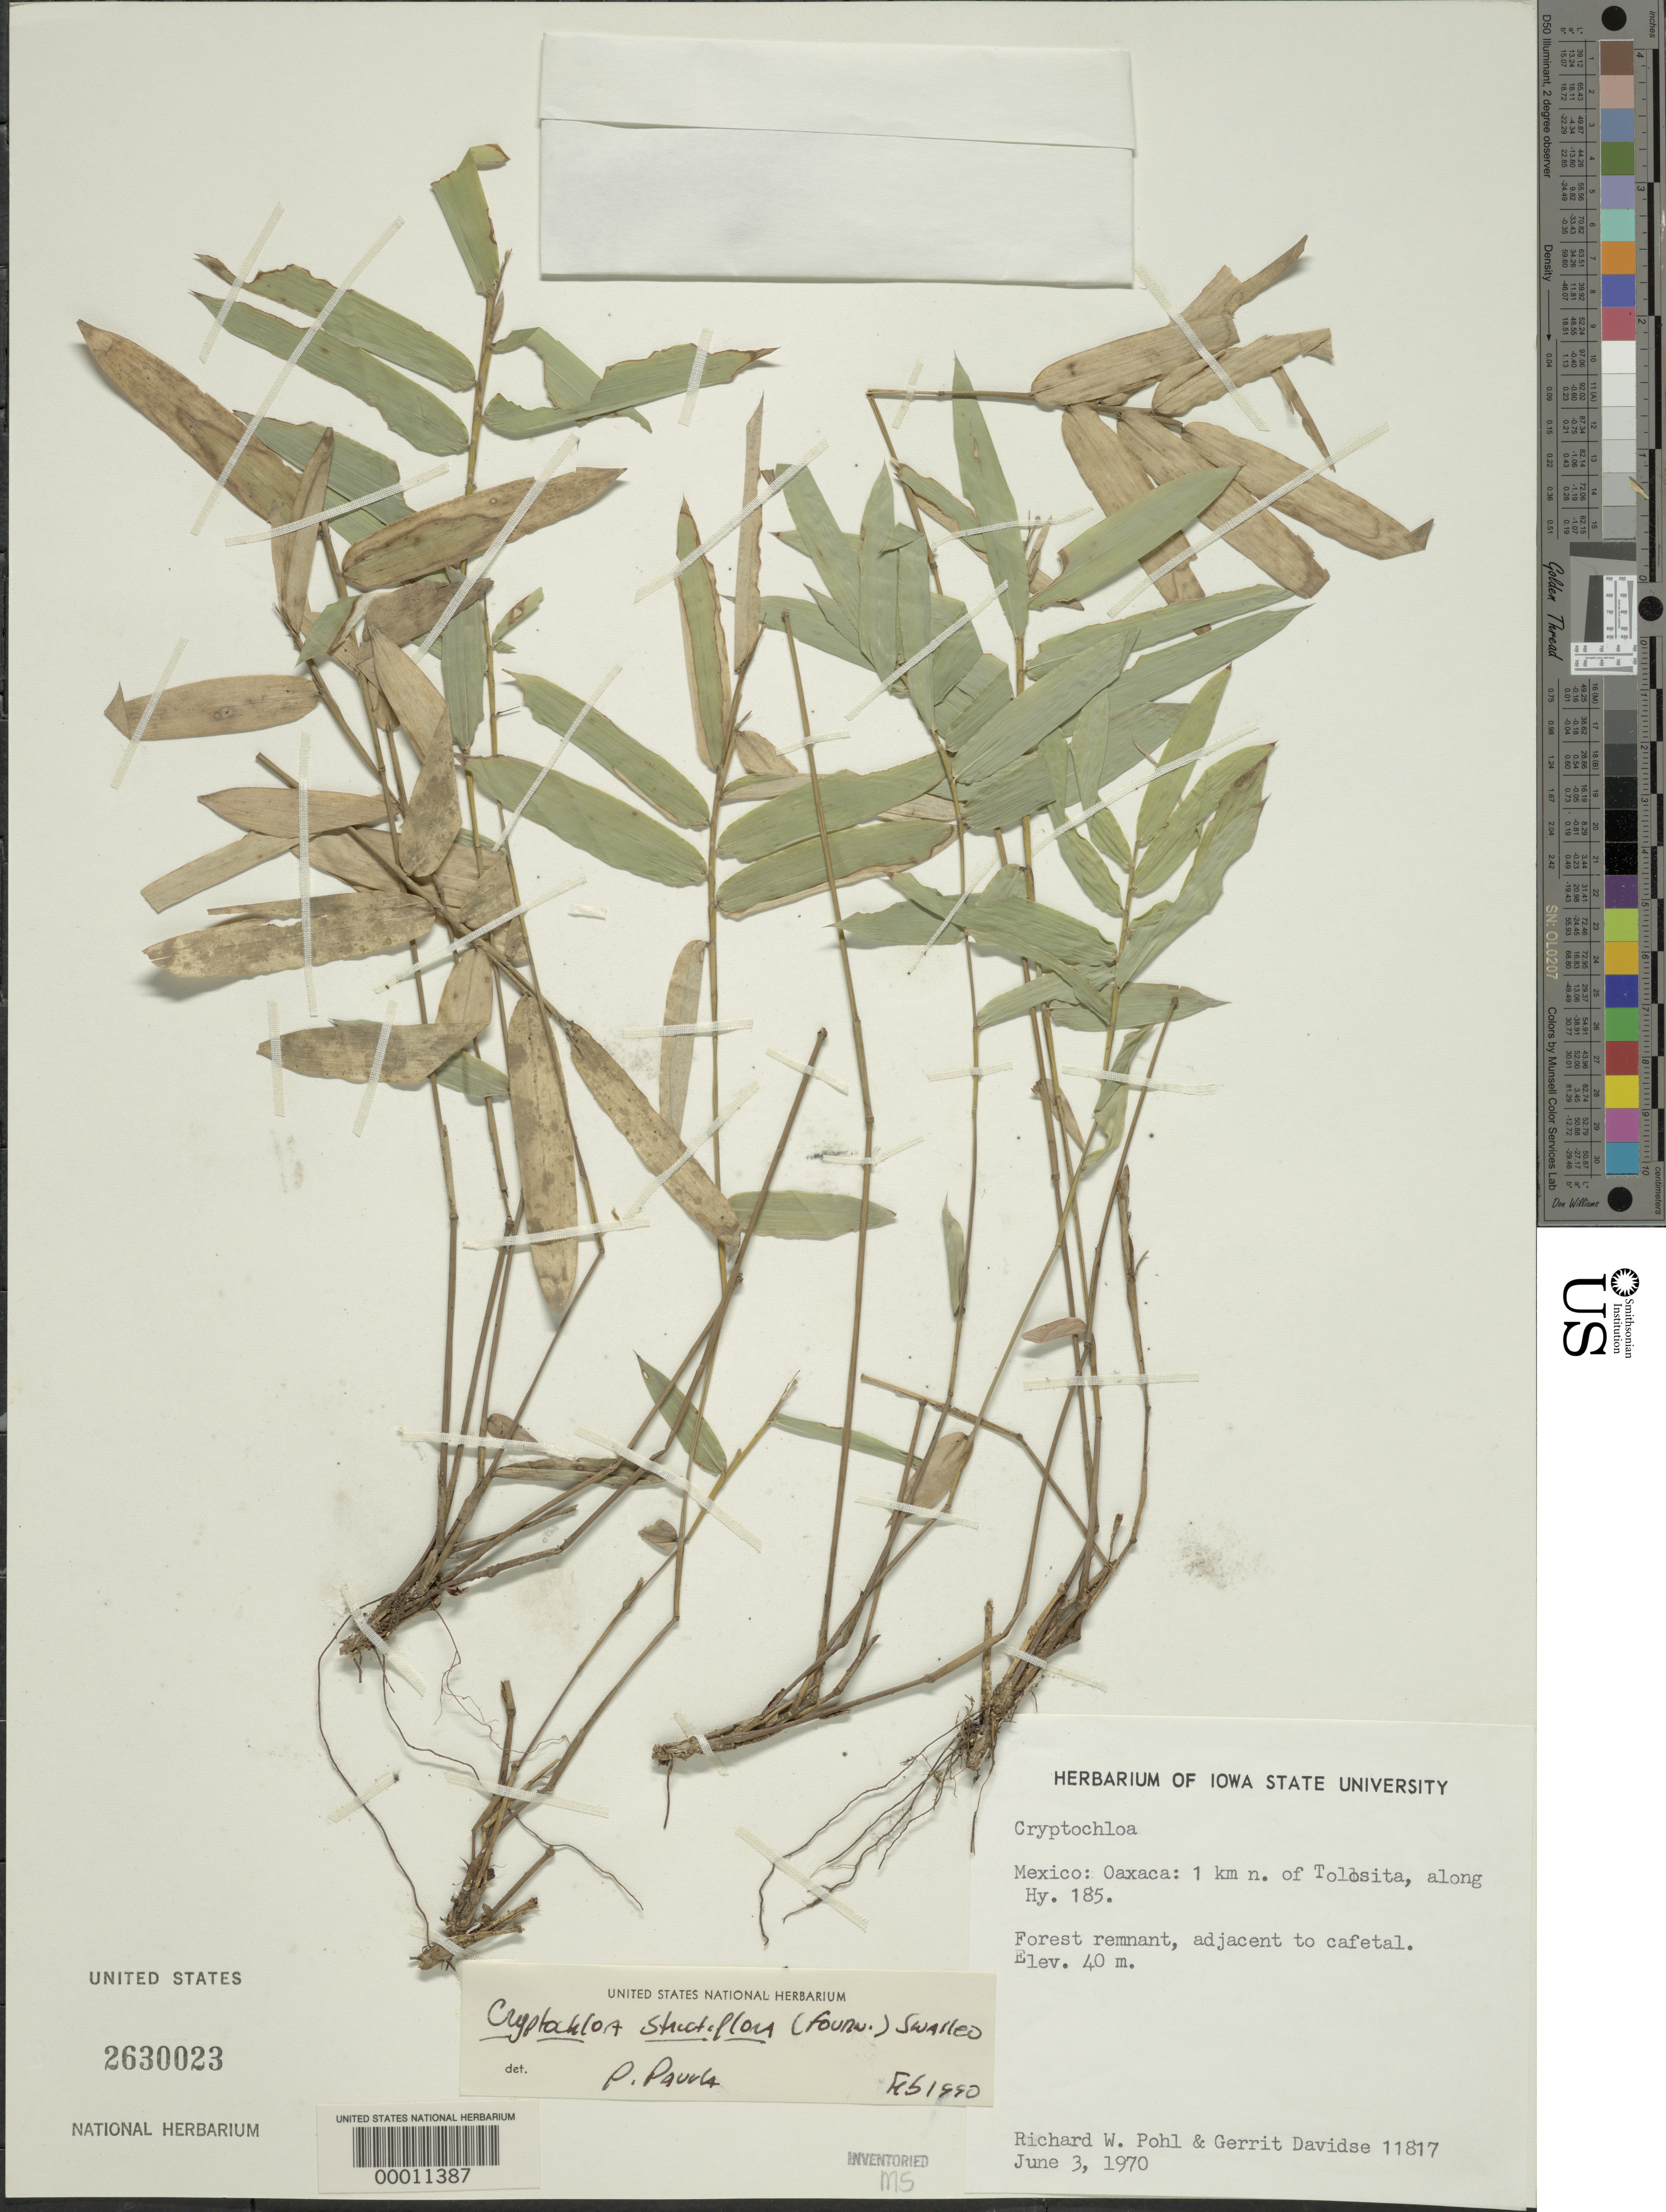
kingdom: Plantae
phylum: Tracheophyta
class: Liliopsida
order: Poales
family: Poaceae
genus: Cryptochloa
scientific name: Cryptochloa strictiflora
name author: (E. Fourn.) Swallen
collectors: R. W. Pohl & G. Davidse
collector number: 11817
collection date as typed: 03 Jun 1970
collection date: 1970-06-03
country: Mexico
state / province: Oaxaca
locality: Tolosita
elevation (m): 40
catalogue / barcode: US 2630023